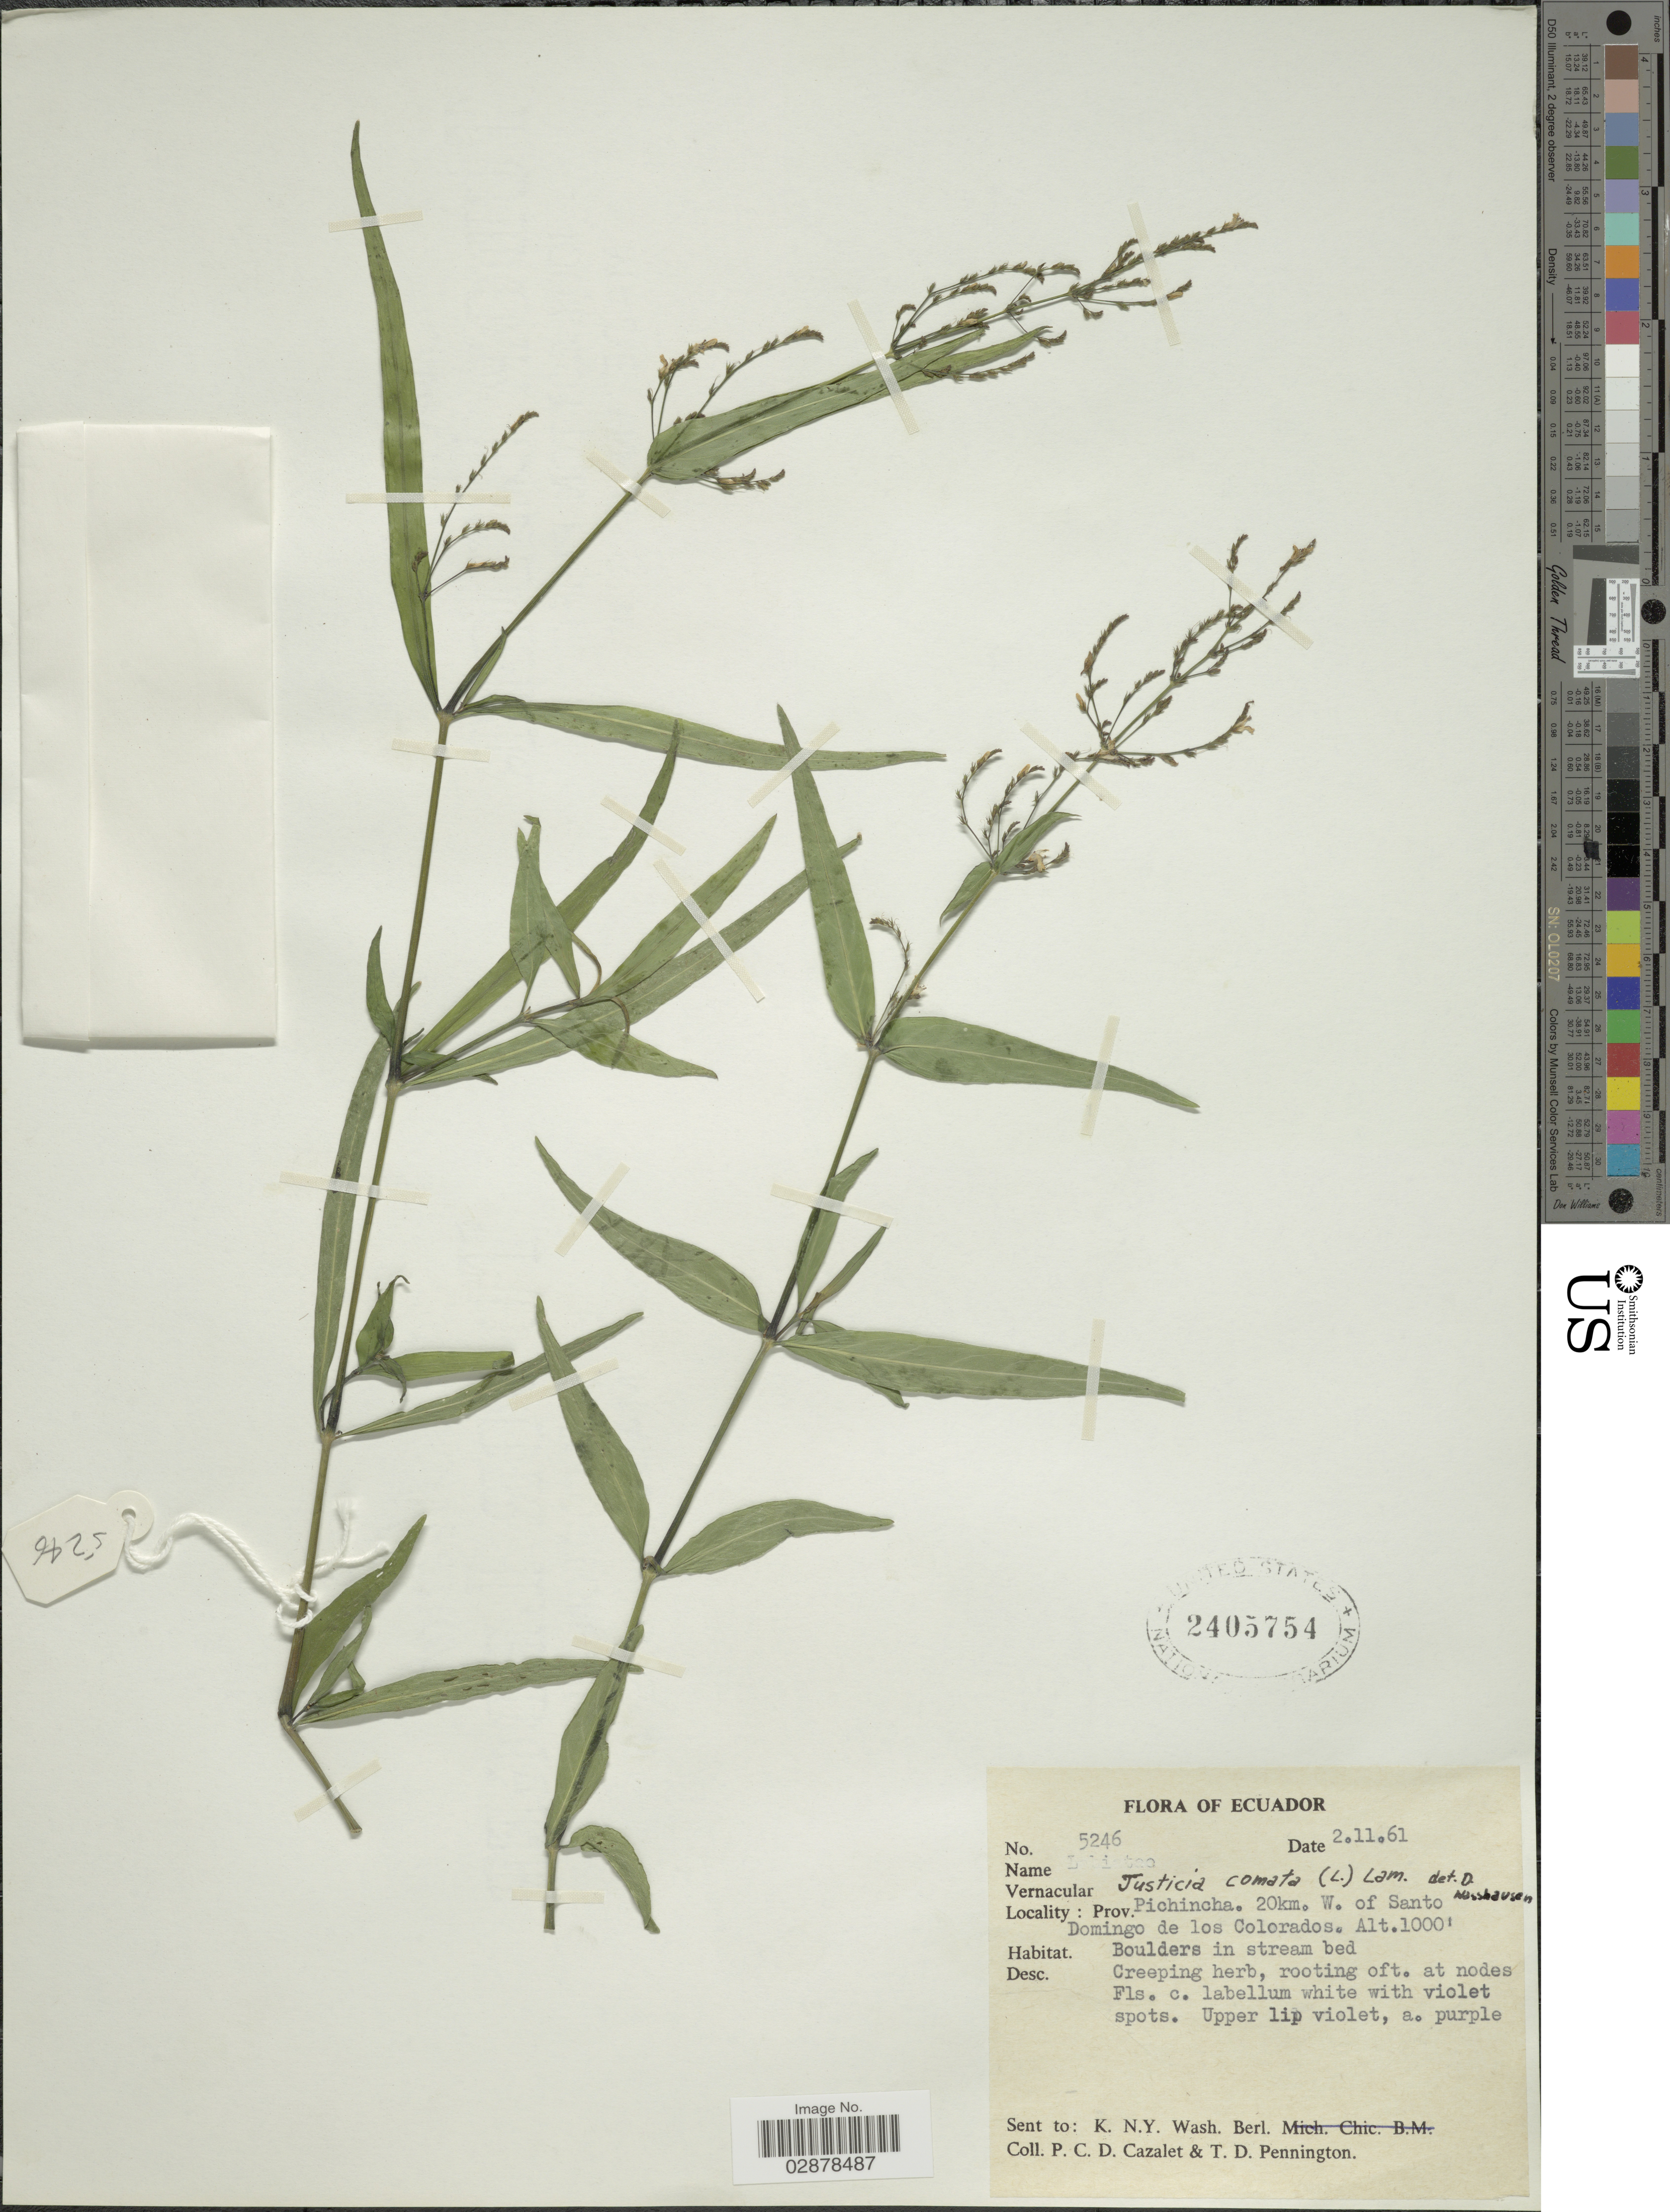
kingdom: Plantae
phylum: Tracheophyta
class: Magnoliopsida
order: Lamiales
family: Acanthaceae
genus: Justicia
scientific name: Justicia comata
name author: (L.) Lam.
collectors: P. C. D. Cazalet & T. D. Pennington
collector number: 5246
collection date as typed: Transcribed d/m/y: 2/11/61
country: Ecuador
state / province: Pichincha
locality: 20km. W. of Santo Domingo de los Colorados.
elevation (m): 305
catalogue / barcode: US 2405754